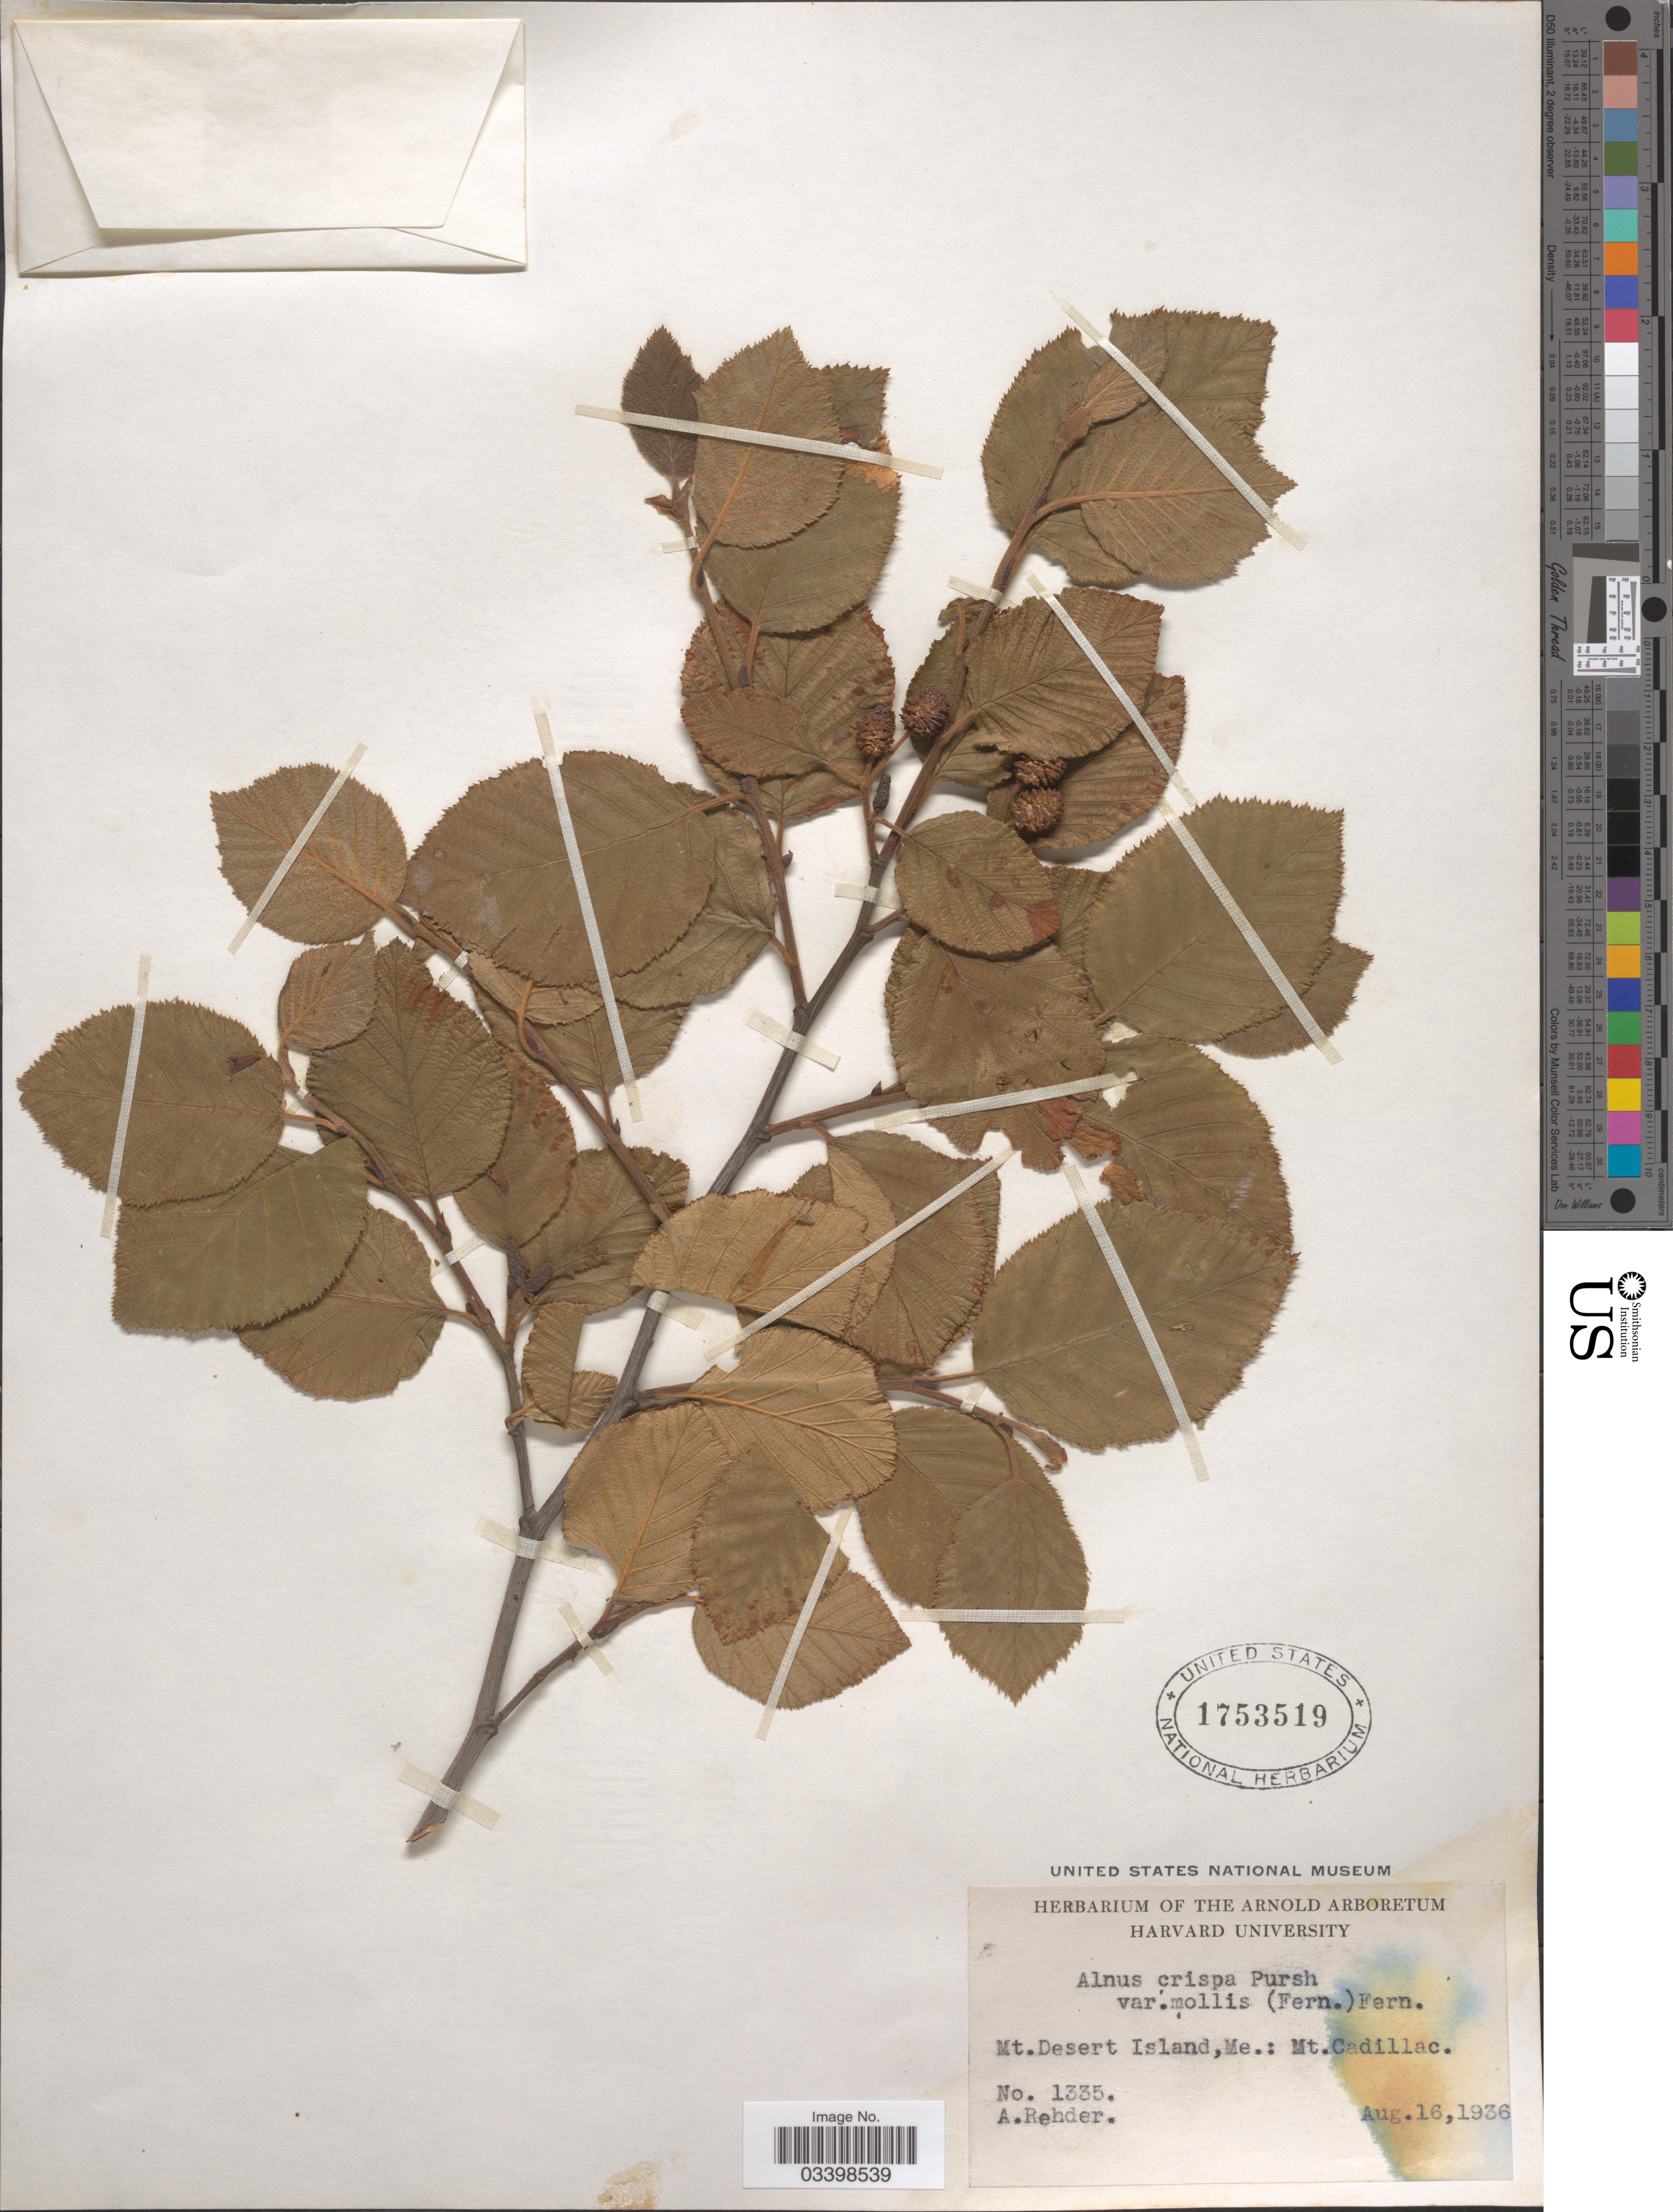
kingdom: Plantae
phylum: Tracheophyta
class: Magnoliopsida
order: Fagales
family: Betulaceae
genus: Alnus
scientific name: Alnus viridis subsp. crispa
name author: (Aiton) Turrill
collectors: A. Rehder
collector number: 1335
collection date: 1936-08-16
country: United States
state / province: Maine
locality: Mt. Desert Island: Mt. Cadillac.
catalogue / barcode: US 1753519